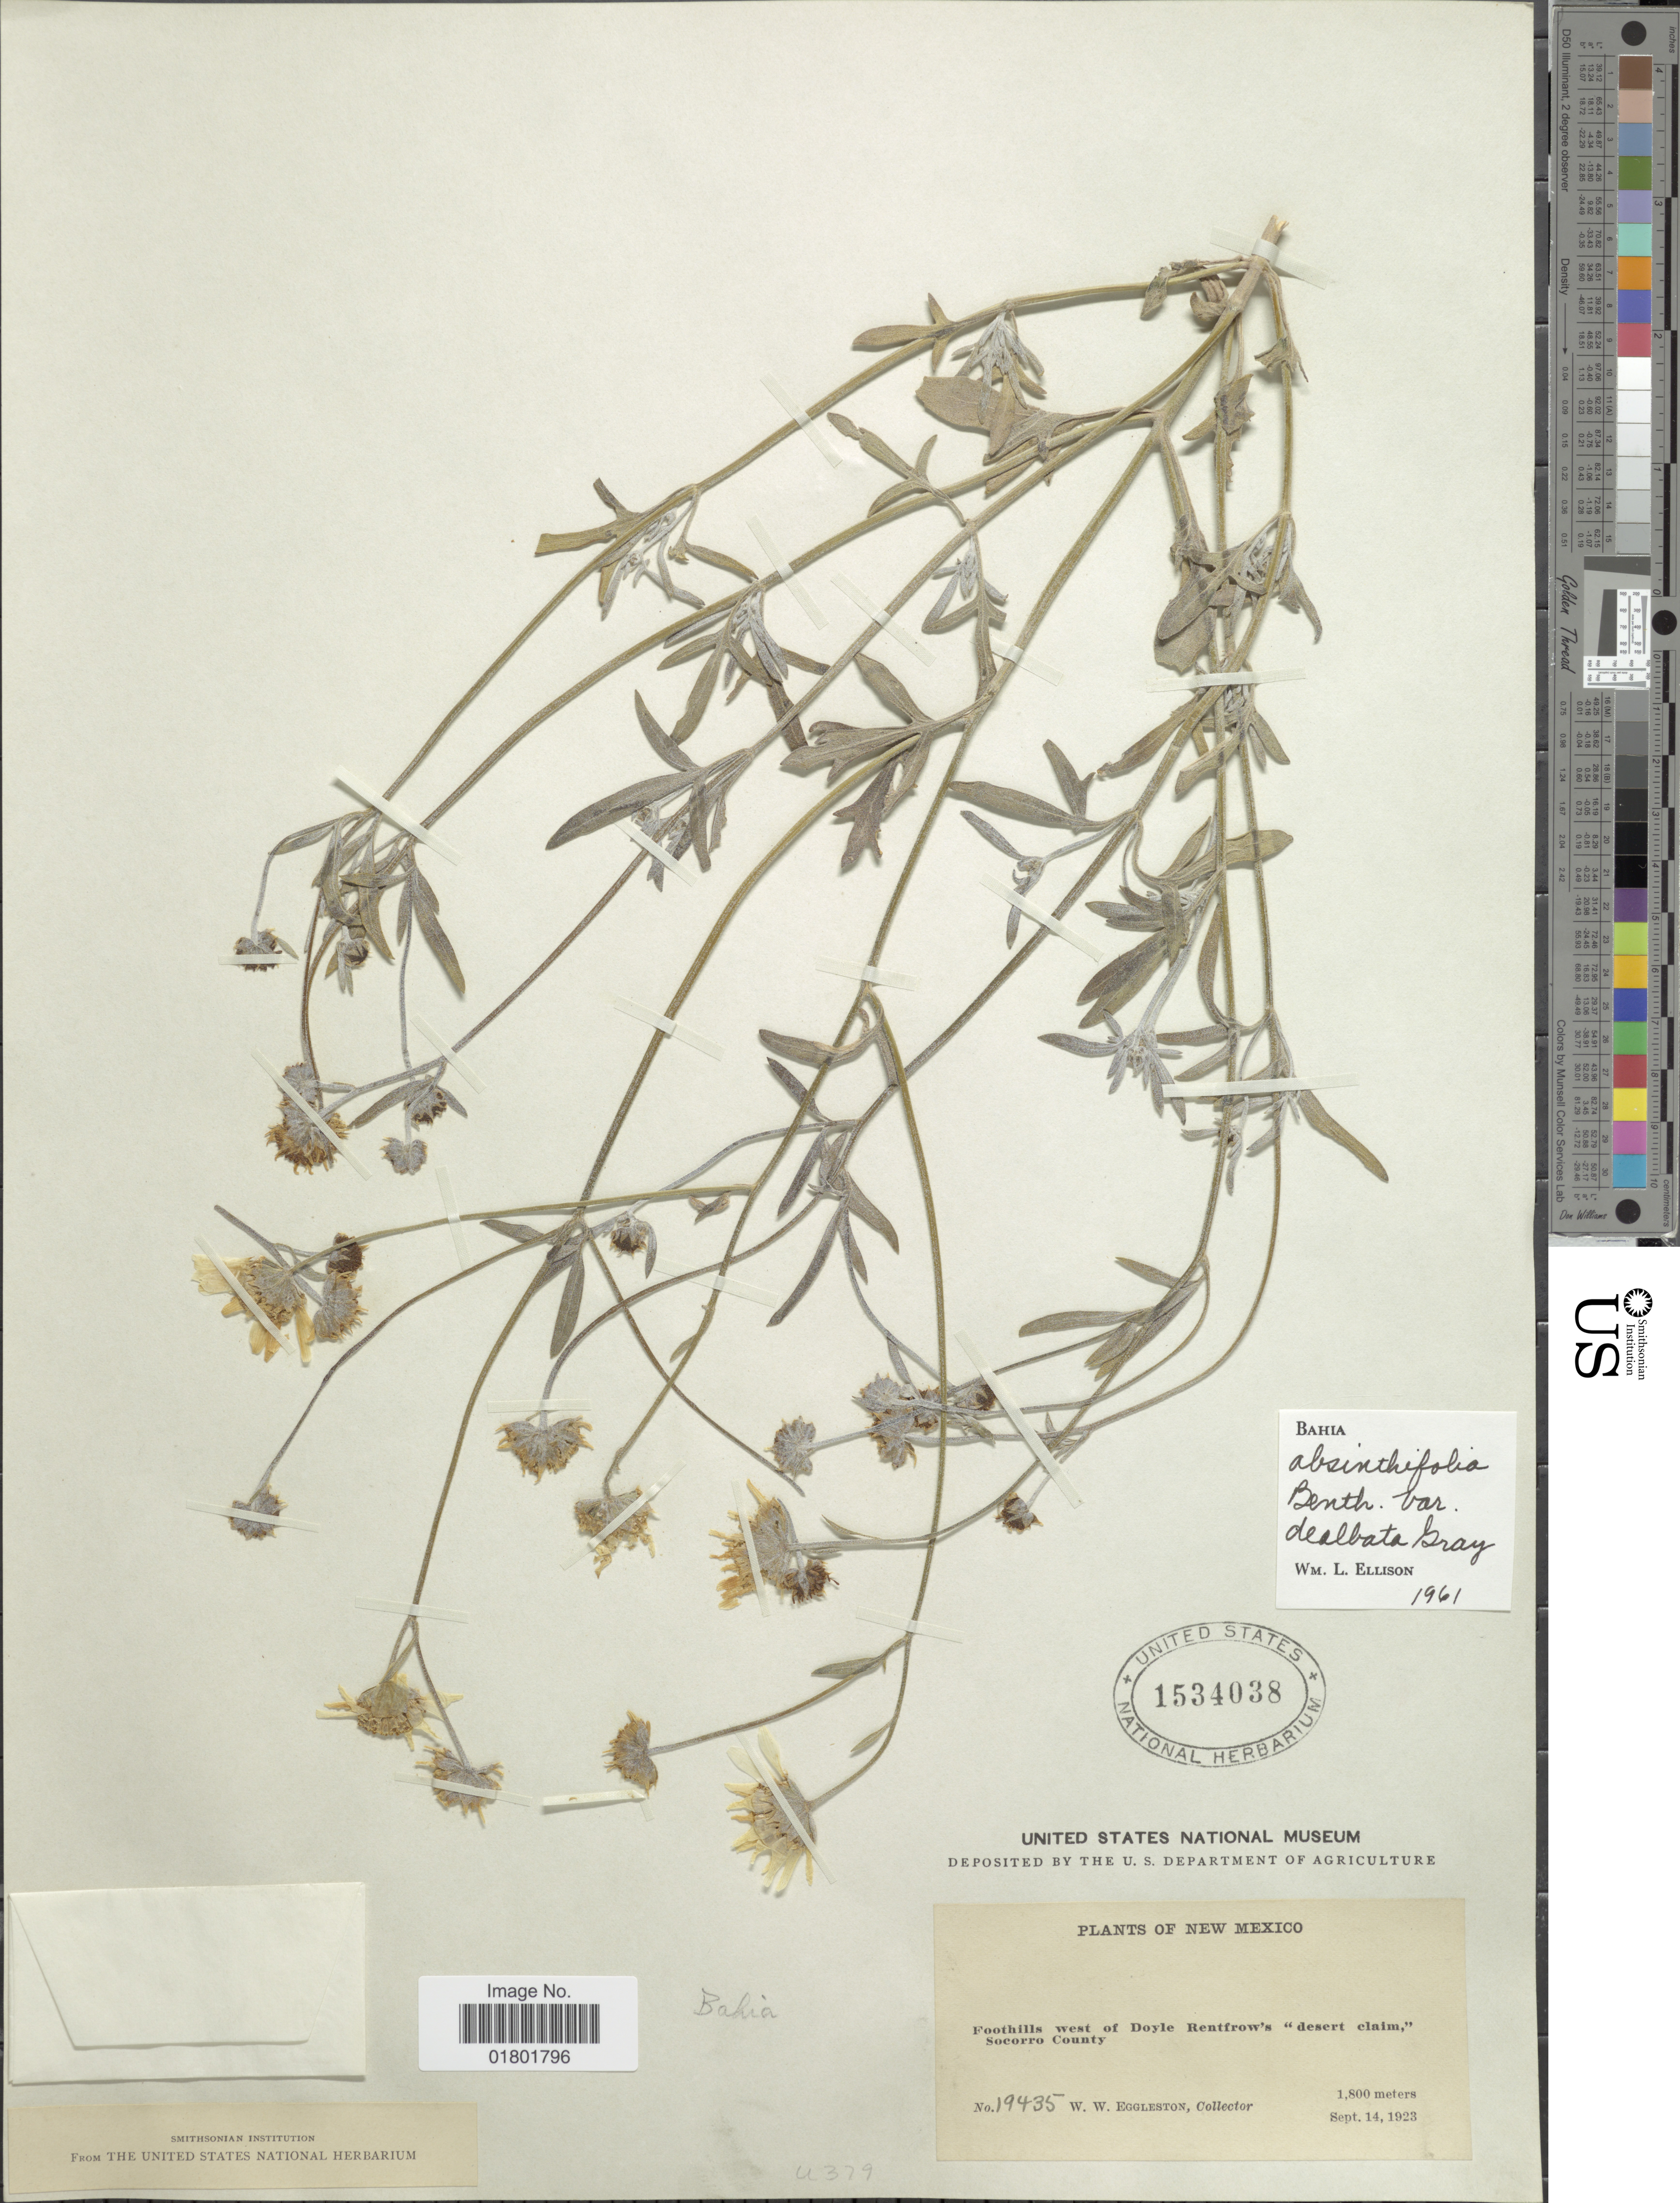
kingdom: Plantae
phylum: Tracheophyta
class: Magnoliopsida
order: Asterales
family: Asteraceae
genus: Bahia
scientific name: Bahia absinthifolia var. dealbata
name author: A. Gray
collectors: W. W. Eggleston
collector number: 19435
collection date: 1923-09-14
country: United States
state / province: New Mexico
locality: Foothills west of Doyle Rentfrow's "desert claim" Socorro County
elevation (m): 1800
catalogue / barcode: US 1534038